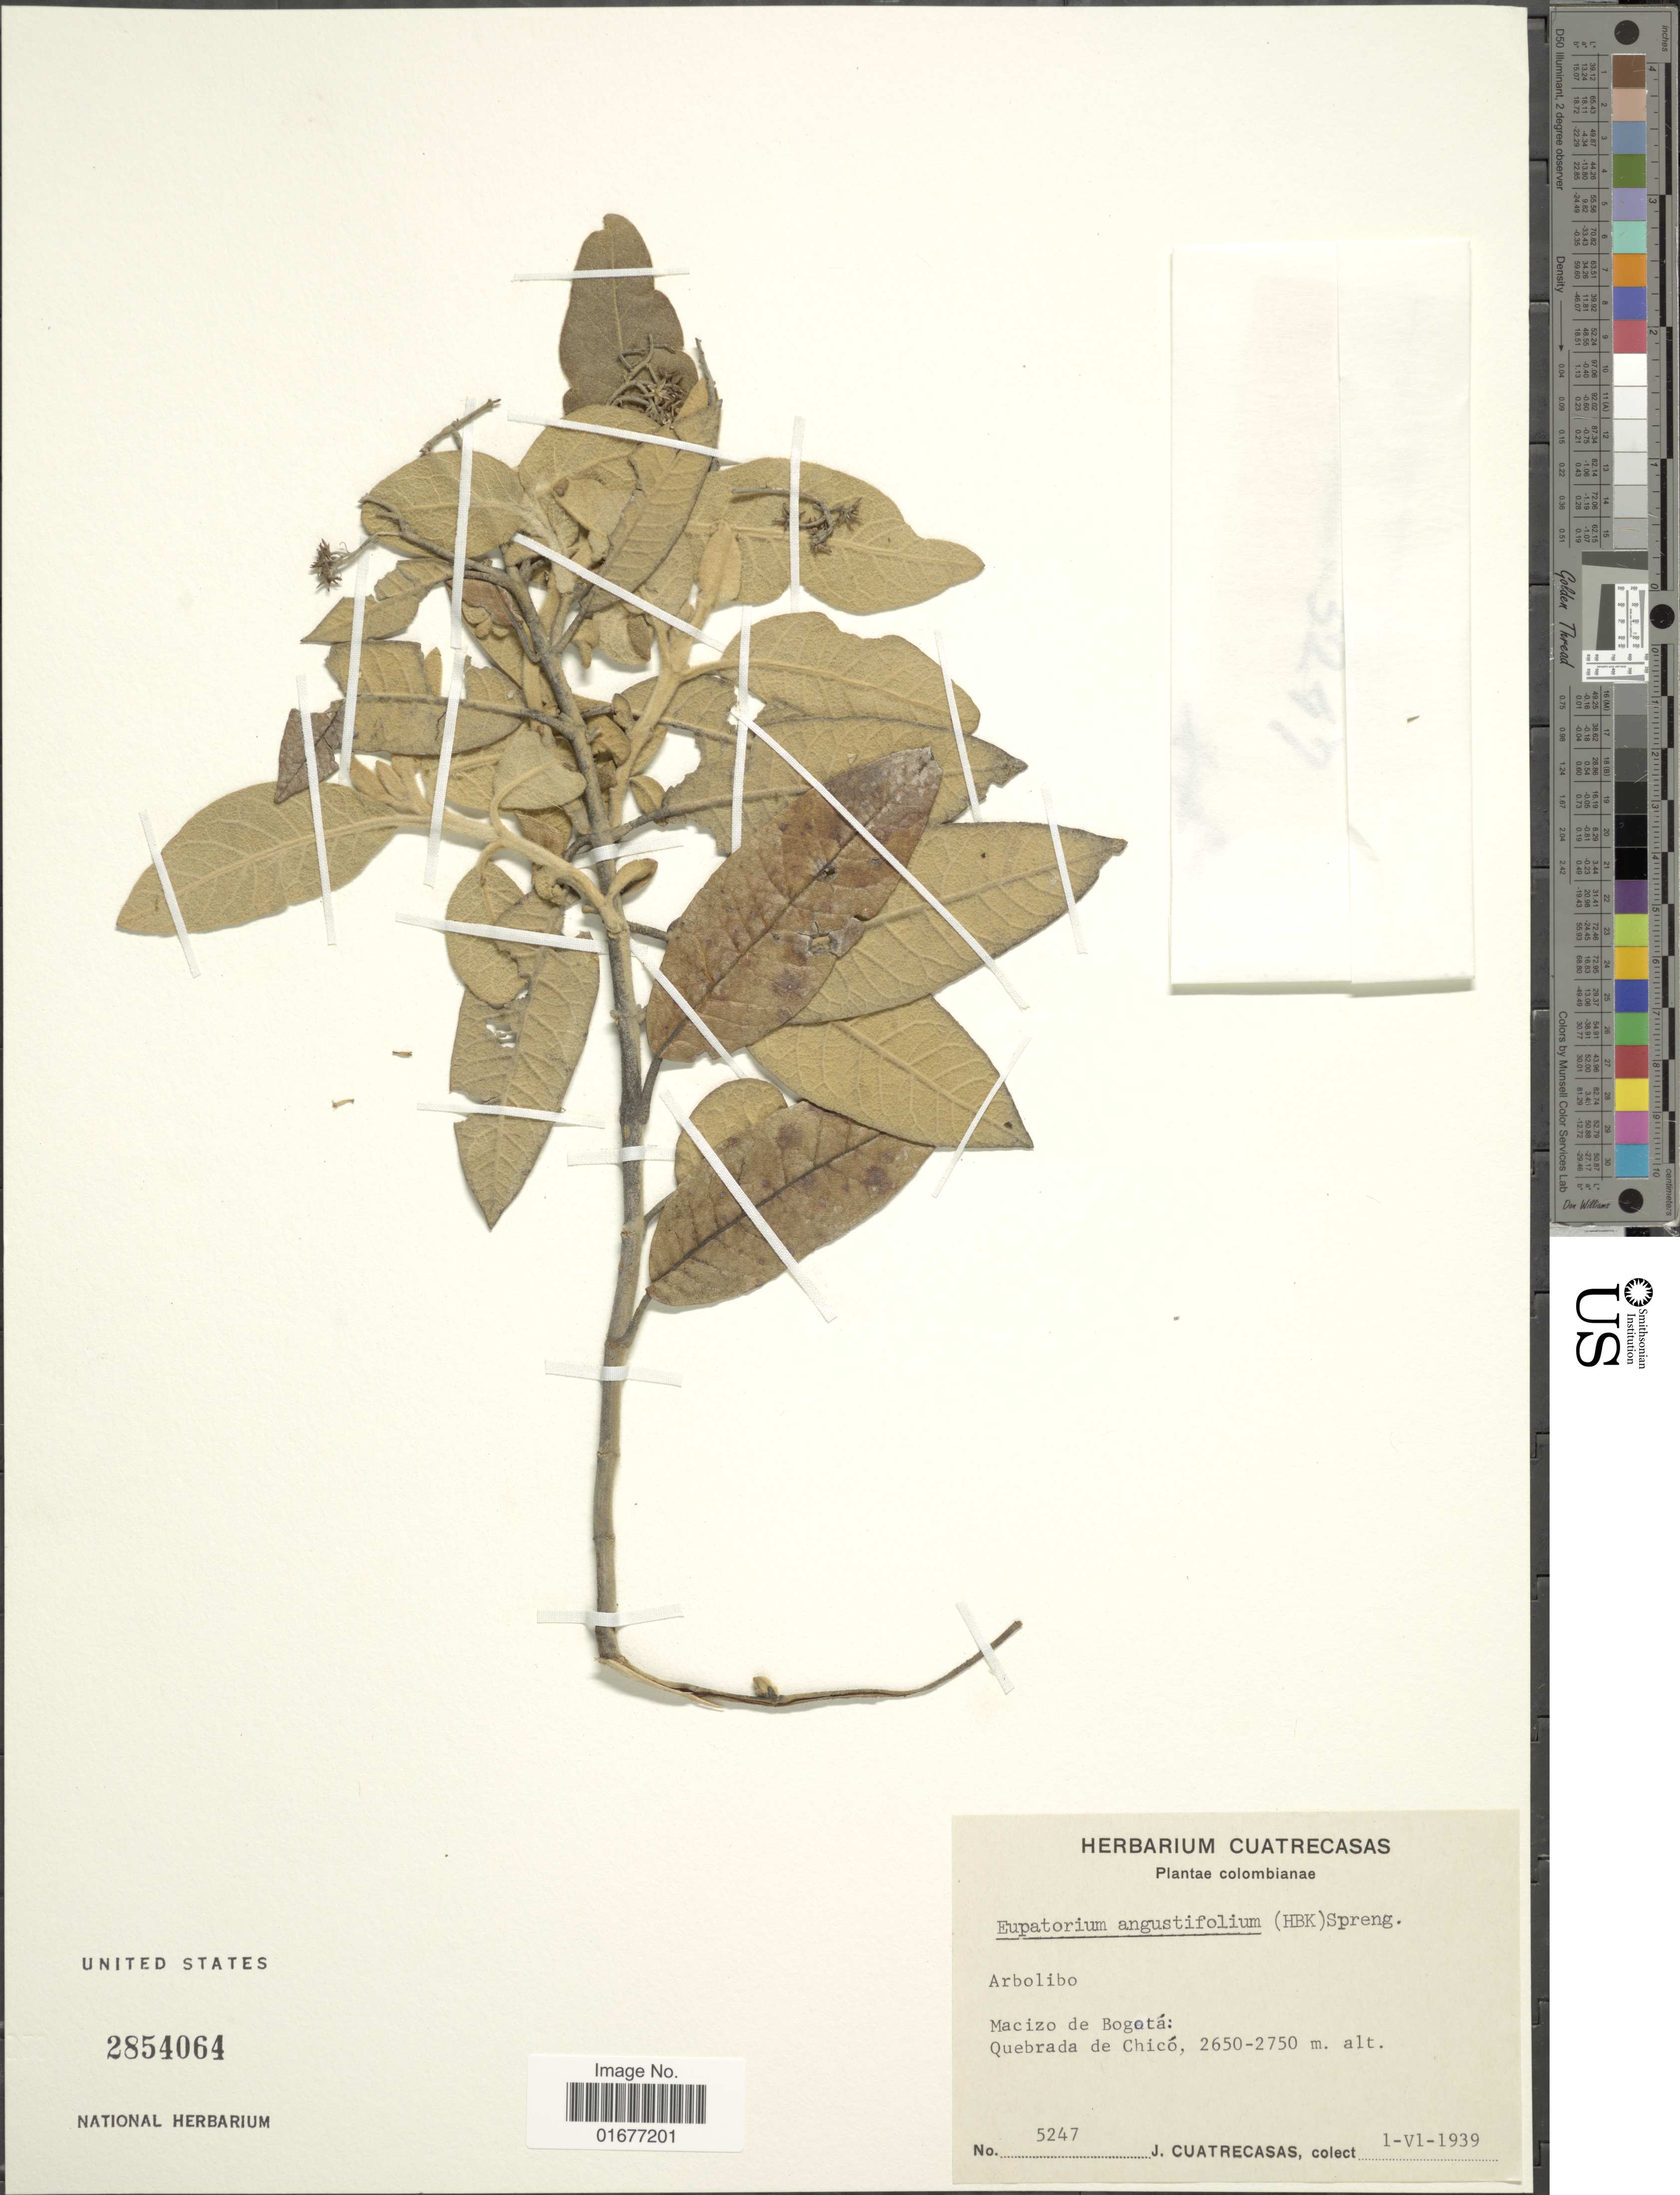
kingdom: Plantae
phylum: Tracheophyta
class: Magnoliopsida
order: Asterales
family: Asteraceae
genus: Ageratina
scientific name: Ageratina angustifolia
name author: (Kunth) R.M. King & H. Rob.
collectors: J. Cuatrecasas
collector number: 5247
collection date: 1939-06-01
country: Colombia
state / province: Bogota D.C.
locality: Macizo de Bogota: Quebrada de Chico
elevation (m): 2650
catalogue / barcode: US 2854064